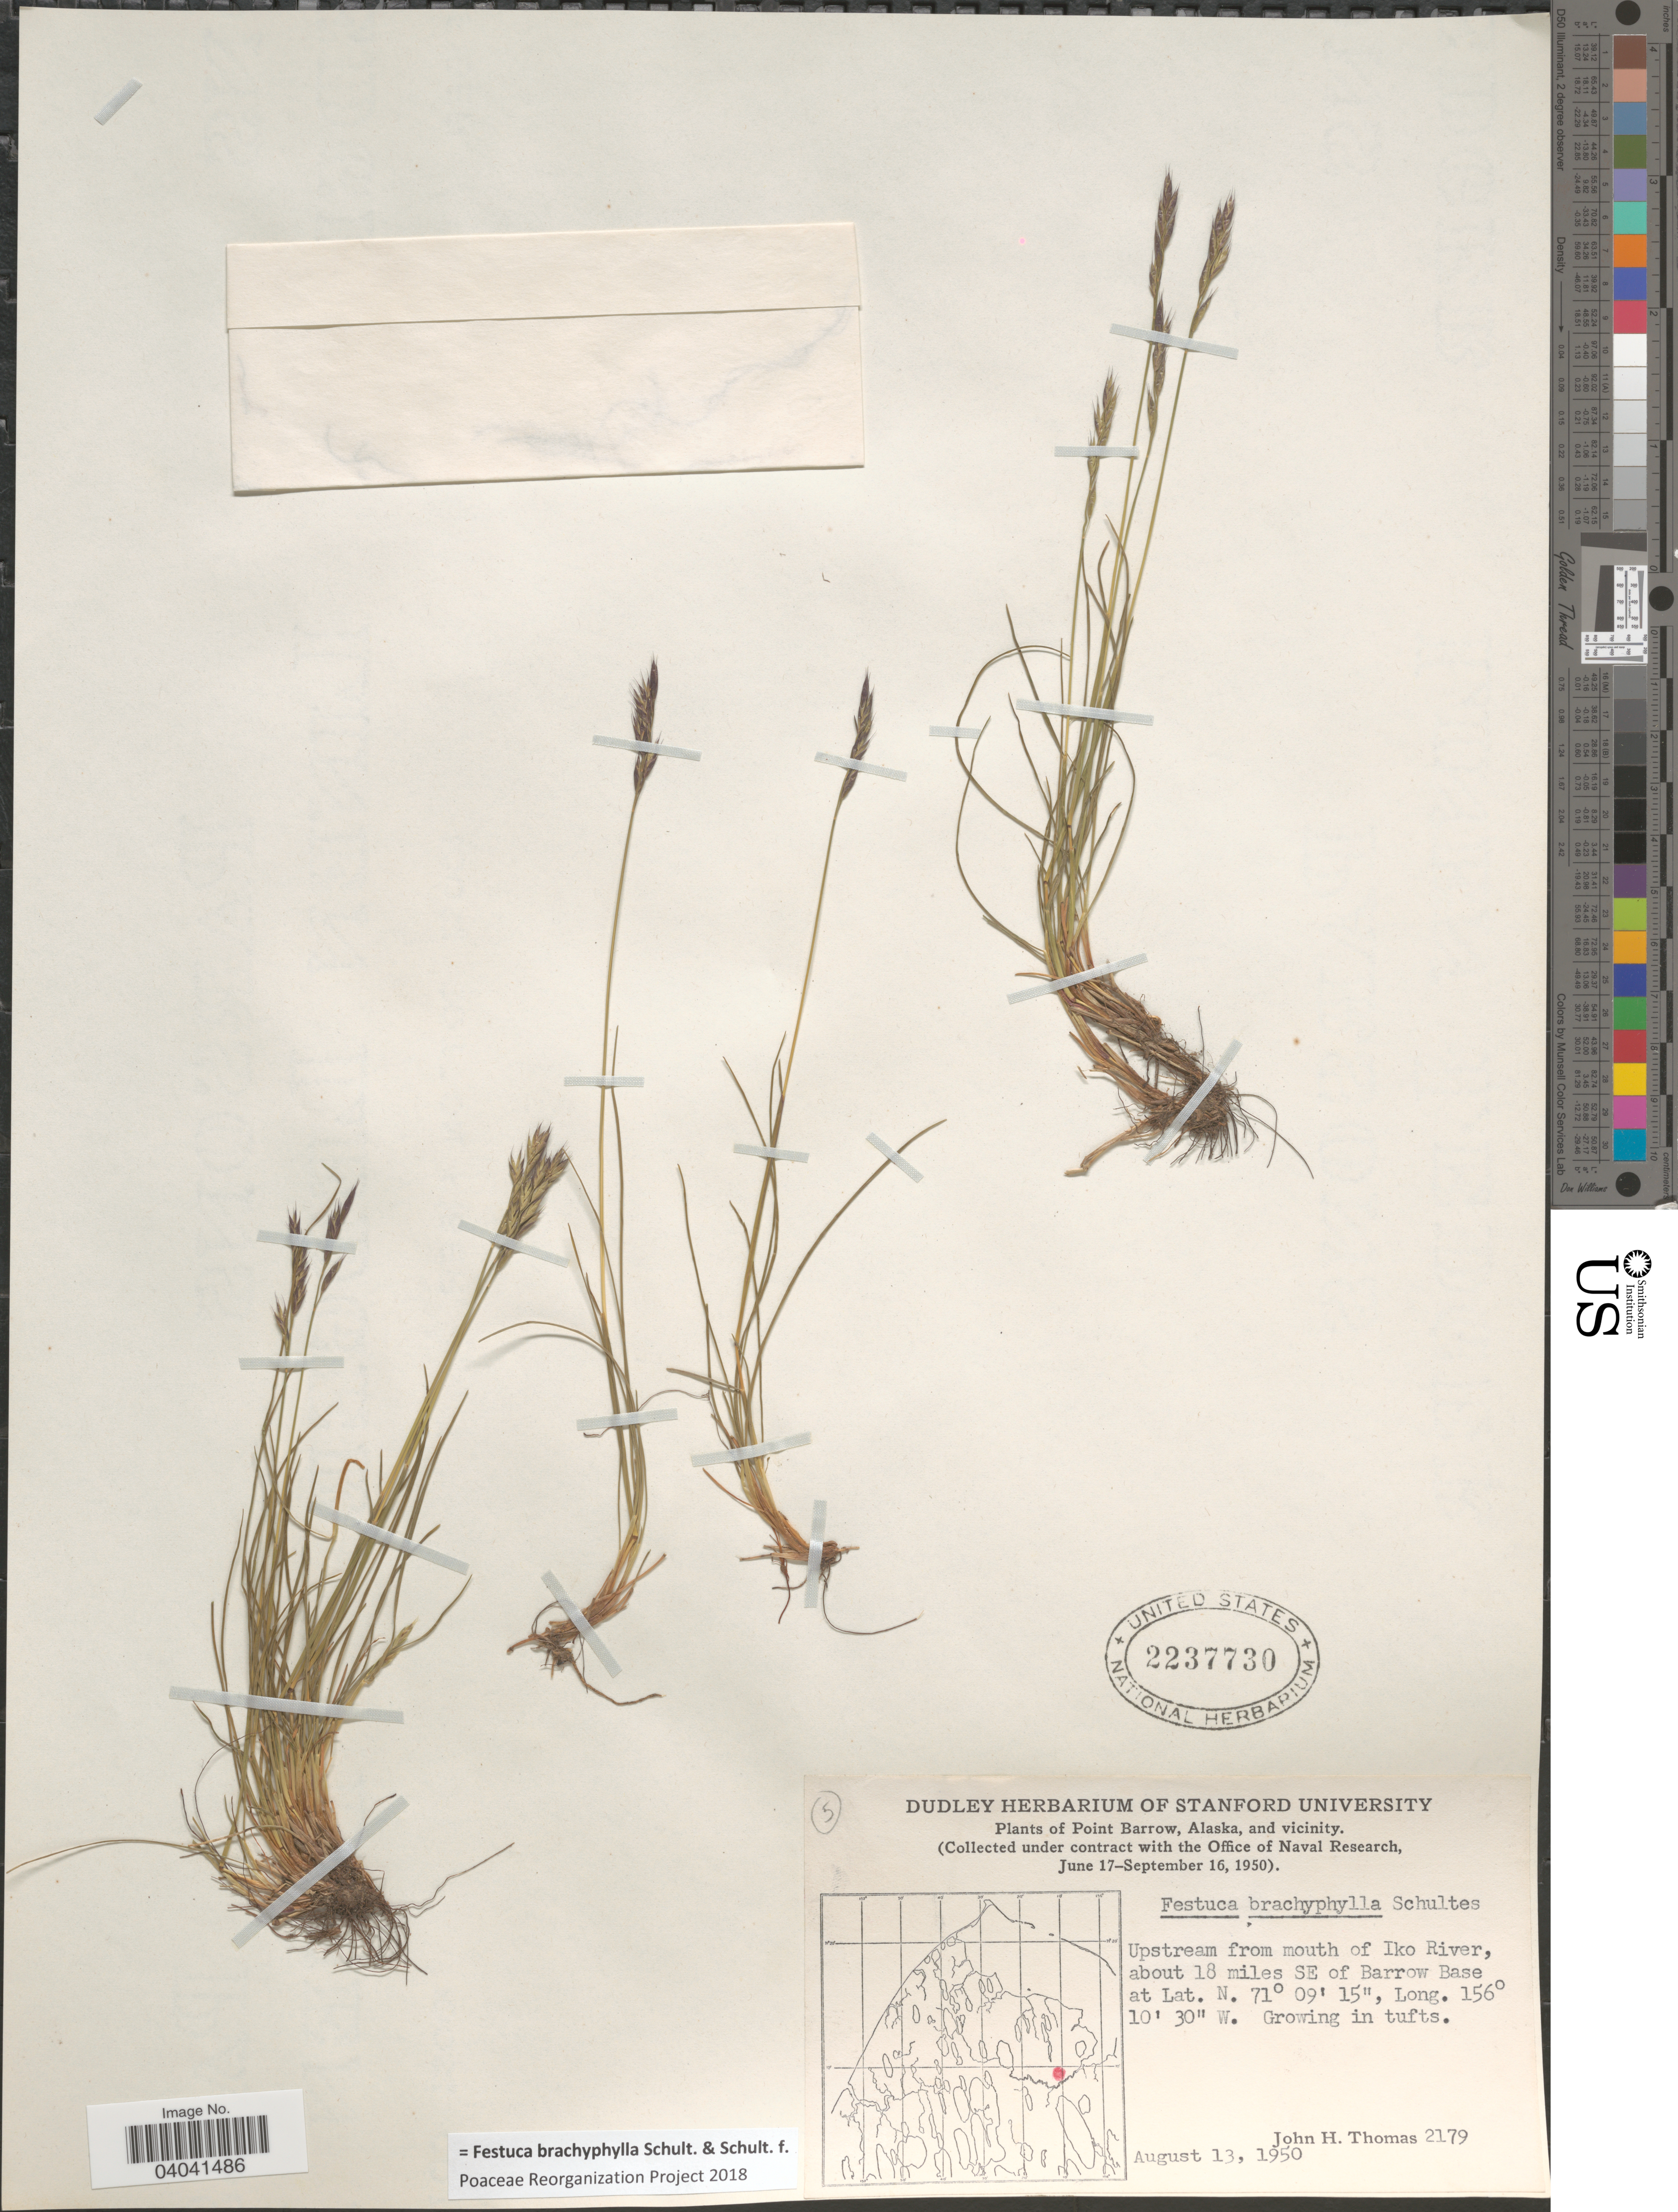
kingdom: Plantae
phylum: Tracheophyta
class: Liliopsida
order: Poales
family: Poaceae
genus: Festuca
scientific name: Festuca brachyphylla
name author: Schult. & Schult. f.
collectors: J. H. Thomas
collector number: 2179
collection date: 1950-08-13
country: United States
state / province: Alaska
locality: Point Barrow and vicinity. Upstream from mouth of Iko River, about 18 miles SE of Barrow Base.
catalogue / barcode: US 2237730